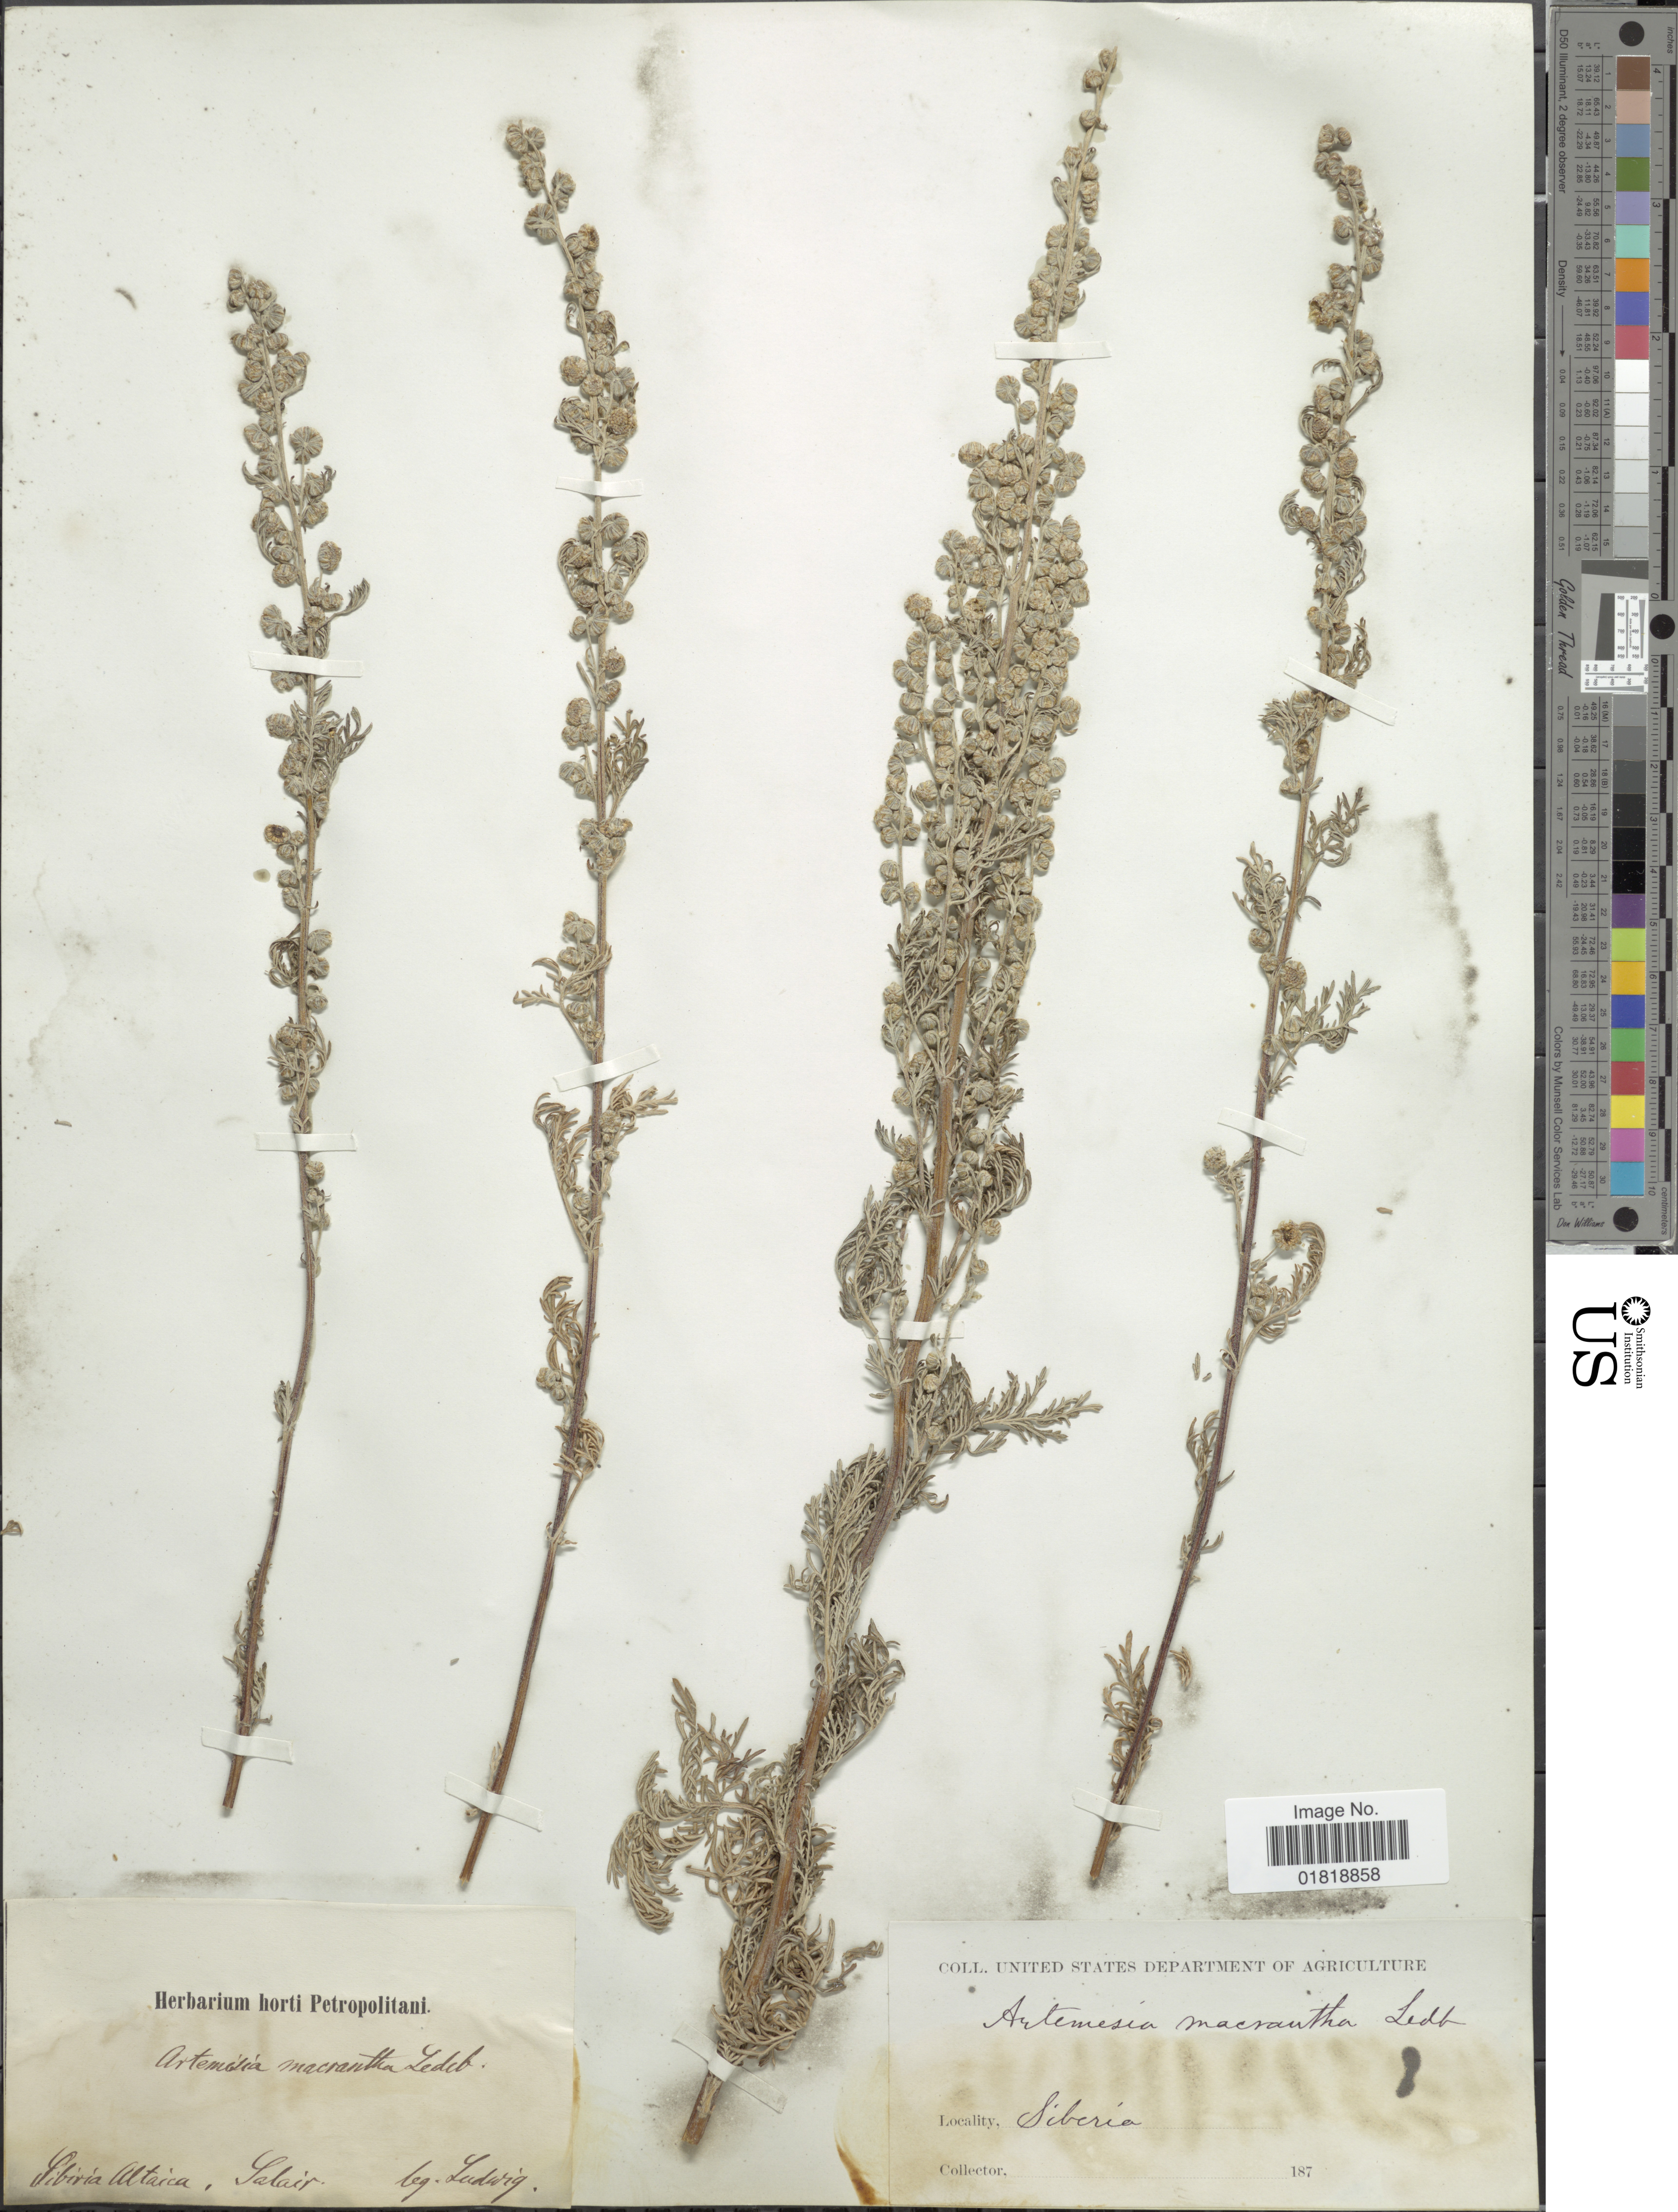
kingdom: Plantae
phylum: Tracheophyta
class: Magnoliopsida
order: Asterales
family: Asteraceae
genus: Artemisia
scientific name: Artemisia macrantha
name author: Ledeb.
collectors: Ludwig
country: Russian Federation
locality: Siberia Altaica, Salair